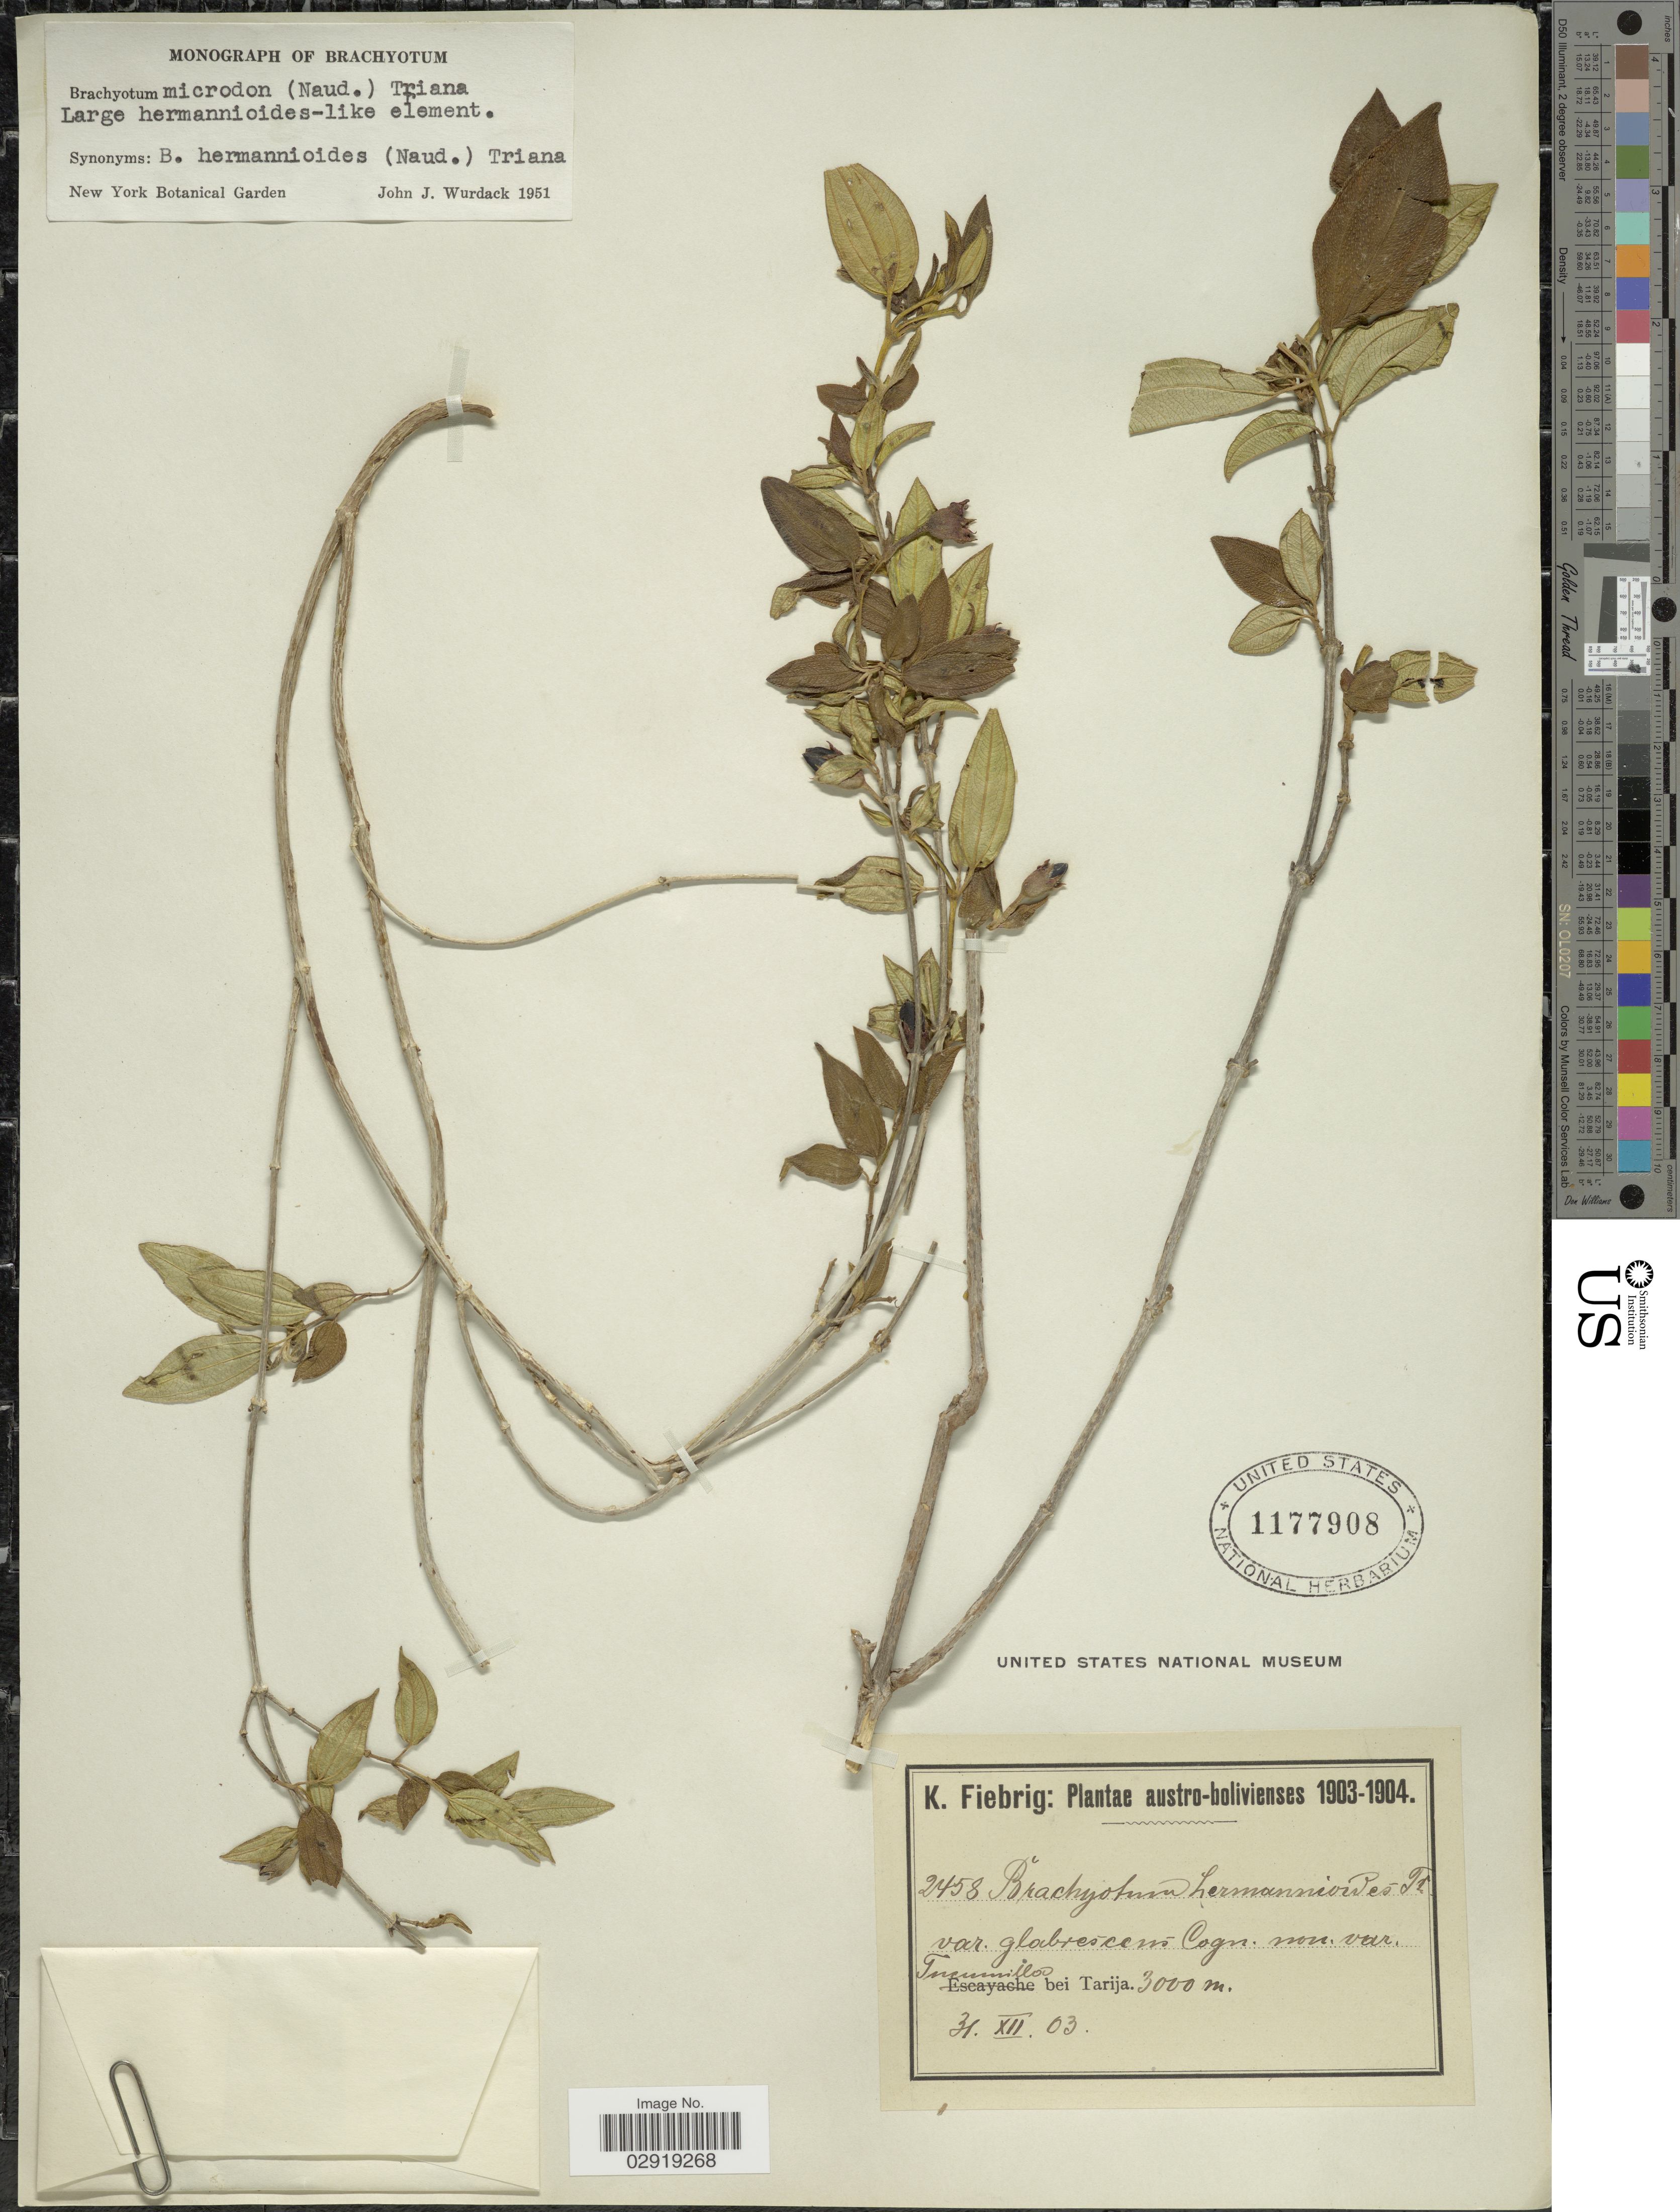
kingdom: Plantae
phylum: Tracheophyta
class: Magnoliopsida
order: Myrtales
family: Melastomataceae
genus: Brachyotum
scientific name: Brachyotum microdon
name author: (Naudin) Triana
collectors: K. Fiebrig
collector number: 2458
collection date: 1903-12-31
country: Bolivia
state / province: Tarija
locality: Tucumilla bei Tarija.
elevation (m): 3000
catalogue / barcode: US 1177908